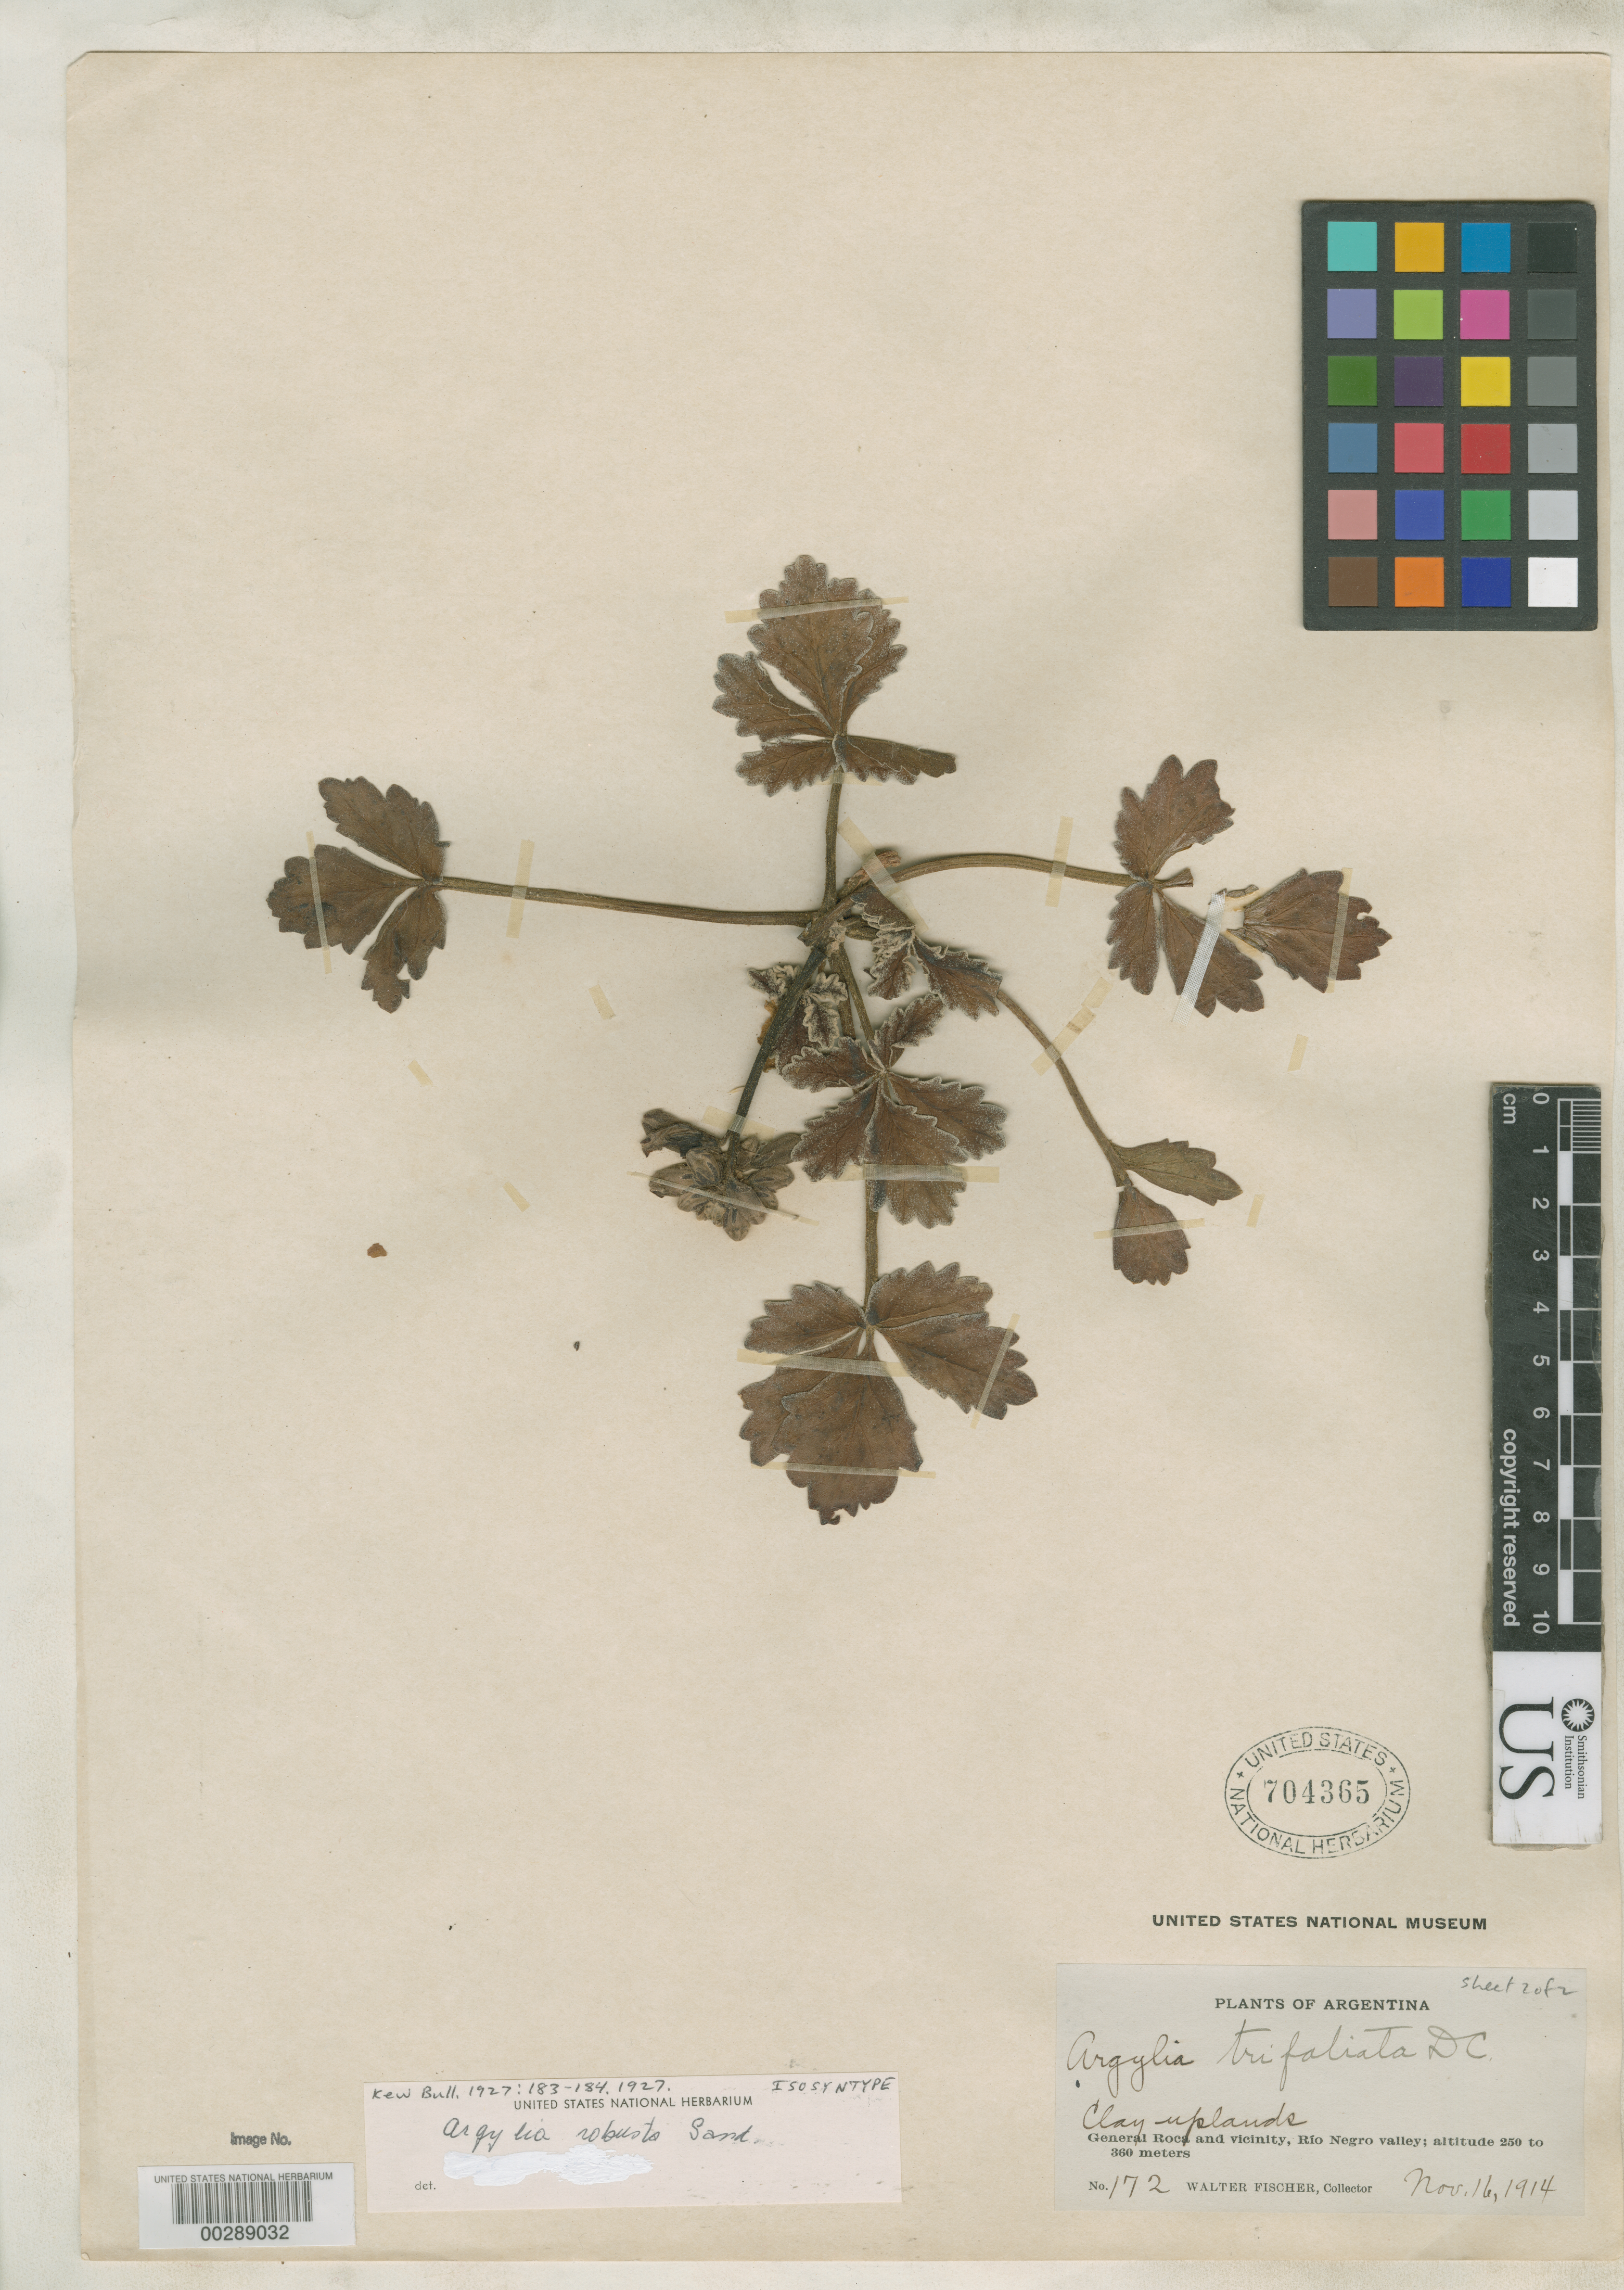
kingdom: Plantae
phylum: Tracheophyta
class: Magnoliopsida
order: Lamiales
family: Bignoniaceae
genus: Argylia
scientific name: Argylia robusta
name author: Sandwith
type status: Isosyntype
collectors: W. Fischer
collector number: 172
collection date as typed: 16 Nov 1914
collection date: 1914-11-16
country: Argentina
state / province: Río Negro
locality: General Roca and vicinity, Rio Negro Valley.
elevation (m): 250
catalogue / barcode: US 704365